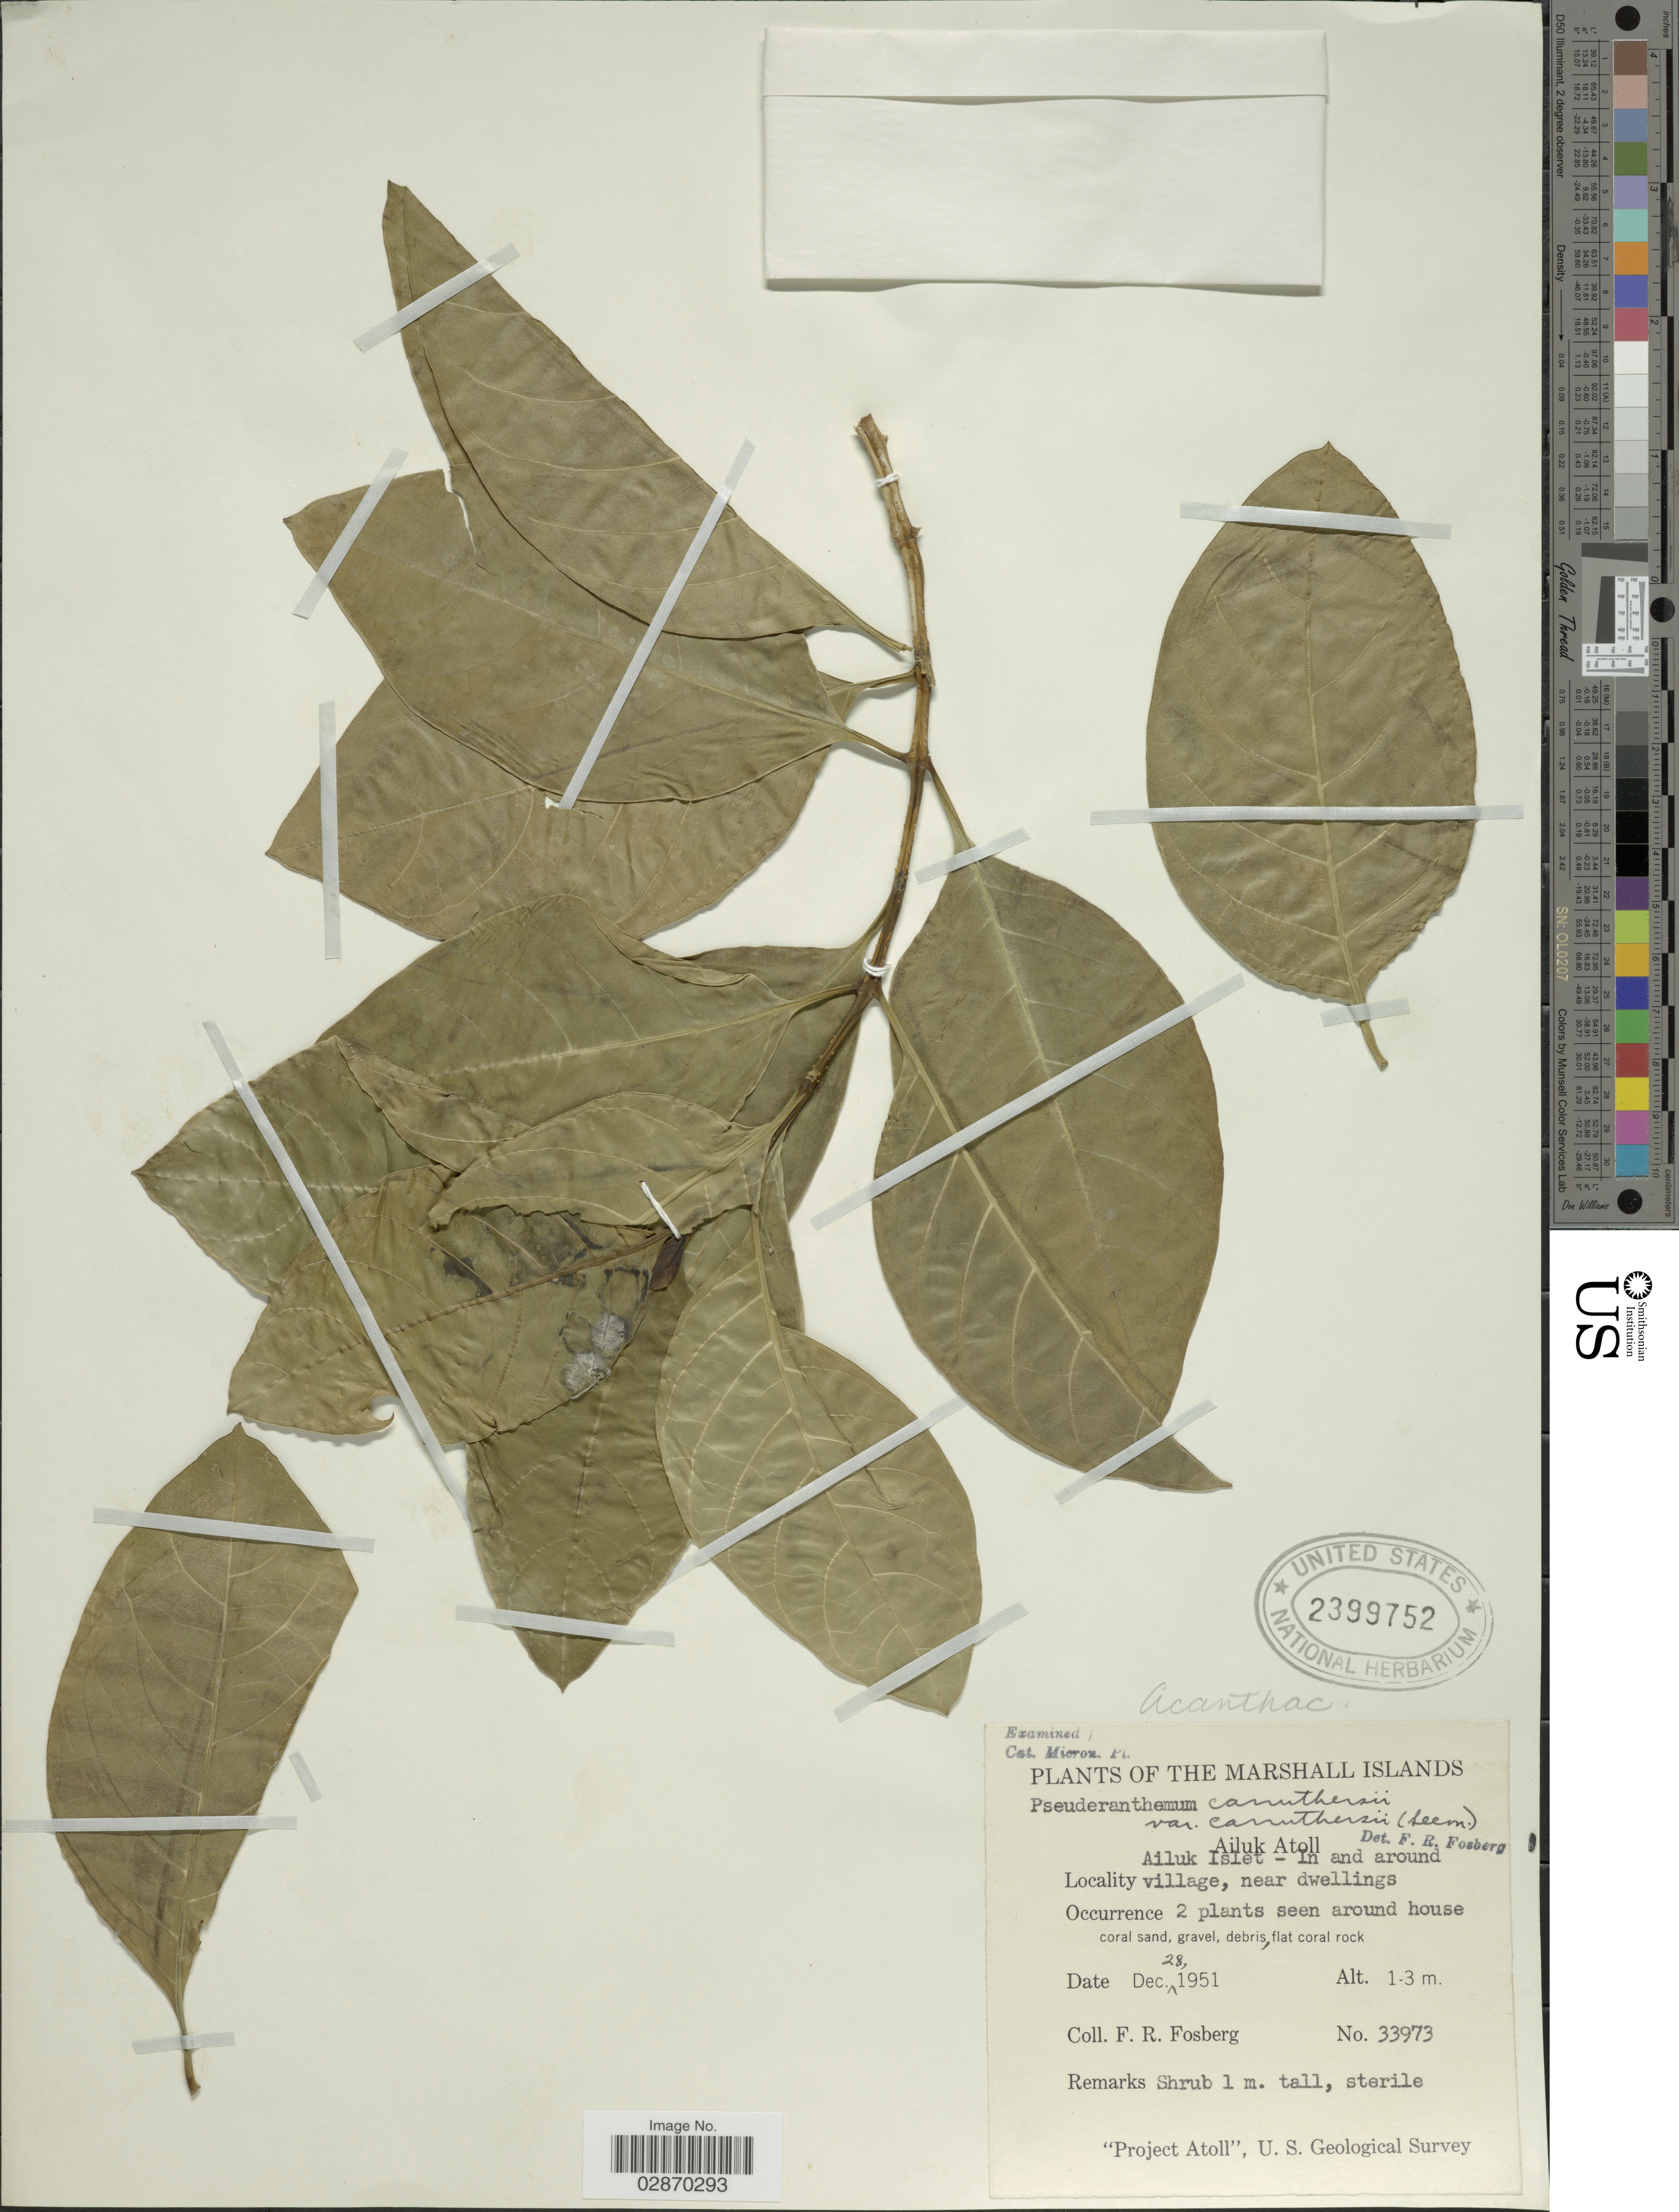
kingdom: Plantae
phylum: Tracheophyta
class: Magnoliopsida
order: Lamiales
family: Acanthaceae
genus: Pseuderanthemum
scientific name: Pseuderanthemum carruthersii var. carruthersii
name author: (Seem.) Guillaumin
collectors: F. R. Fosberg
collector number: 33973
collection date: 1951-12-28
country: Marshall Islands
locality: Ailuk Atoll. Ailuk Islet - in and around village, near dwellings, 2 plants seen around house.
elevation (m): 1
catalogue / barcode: US 2399752